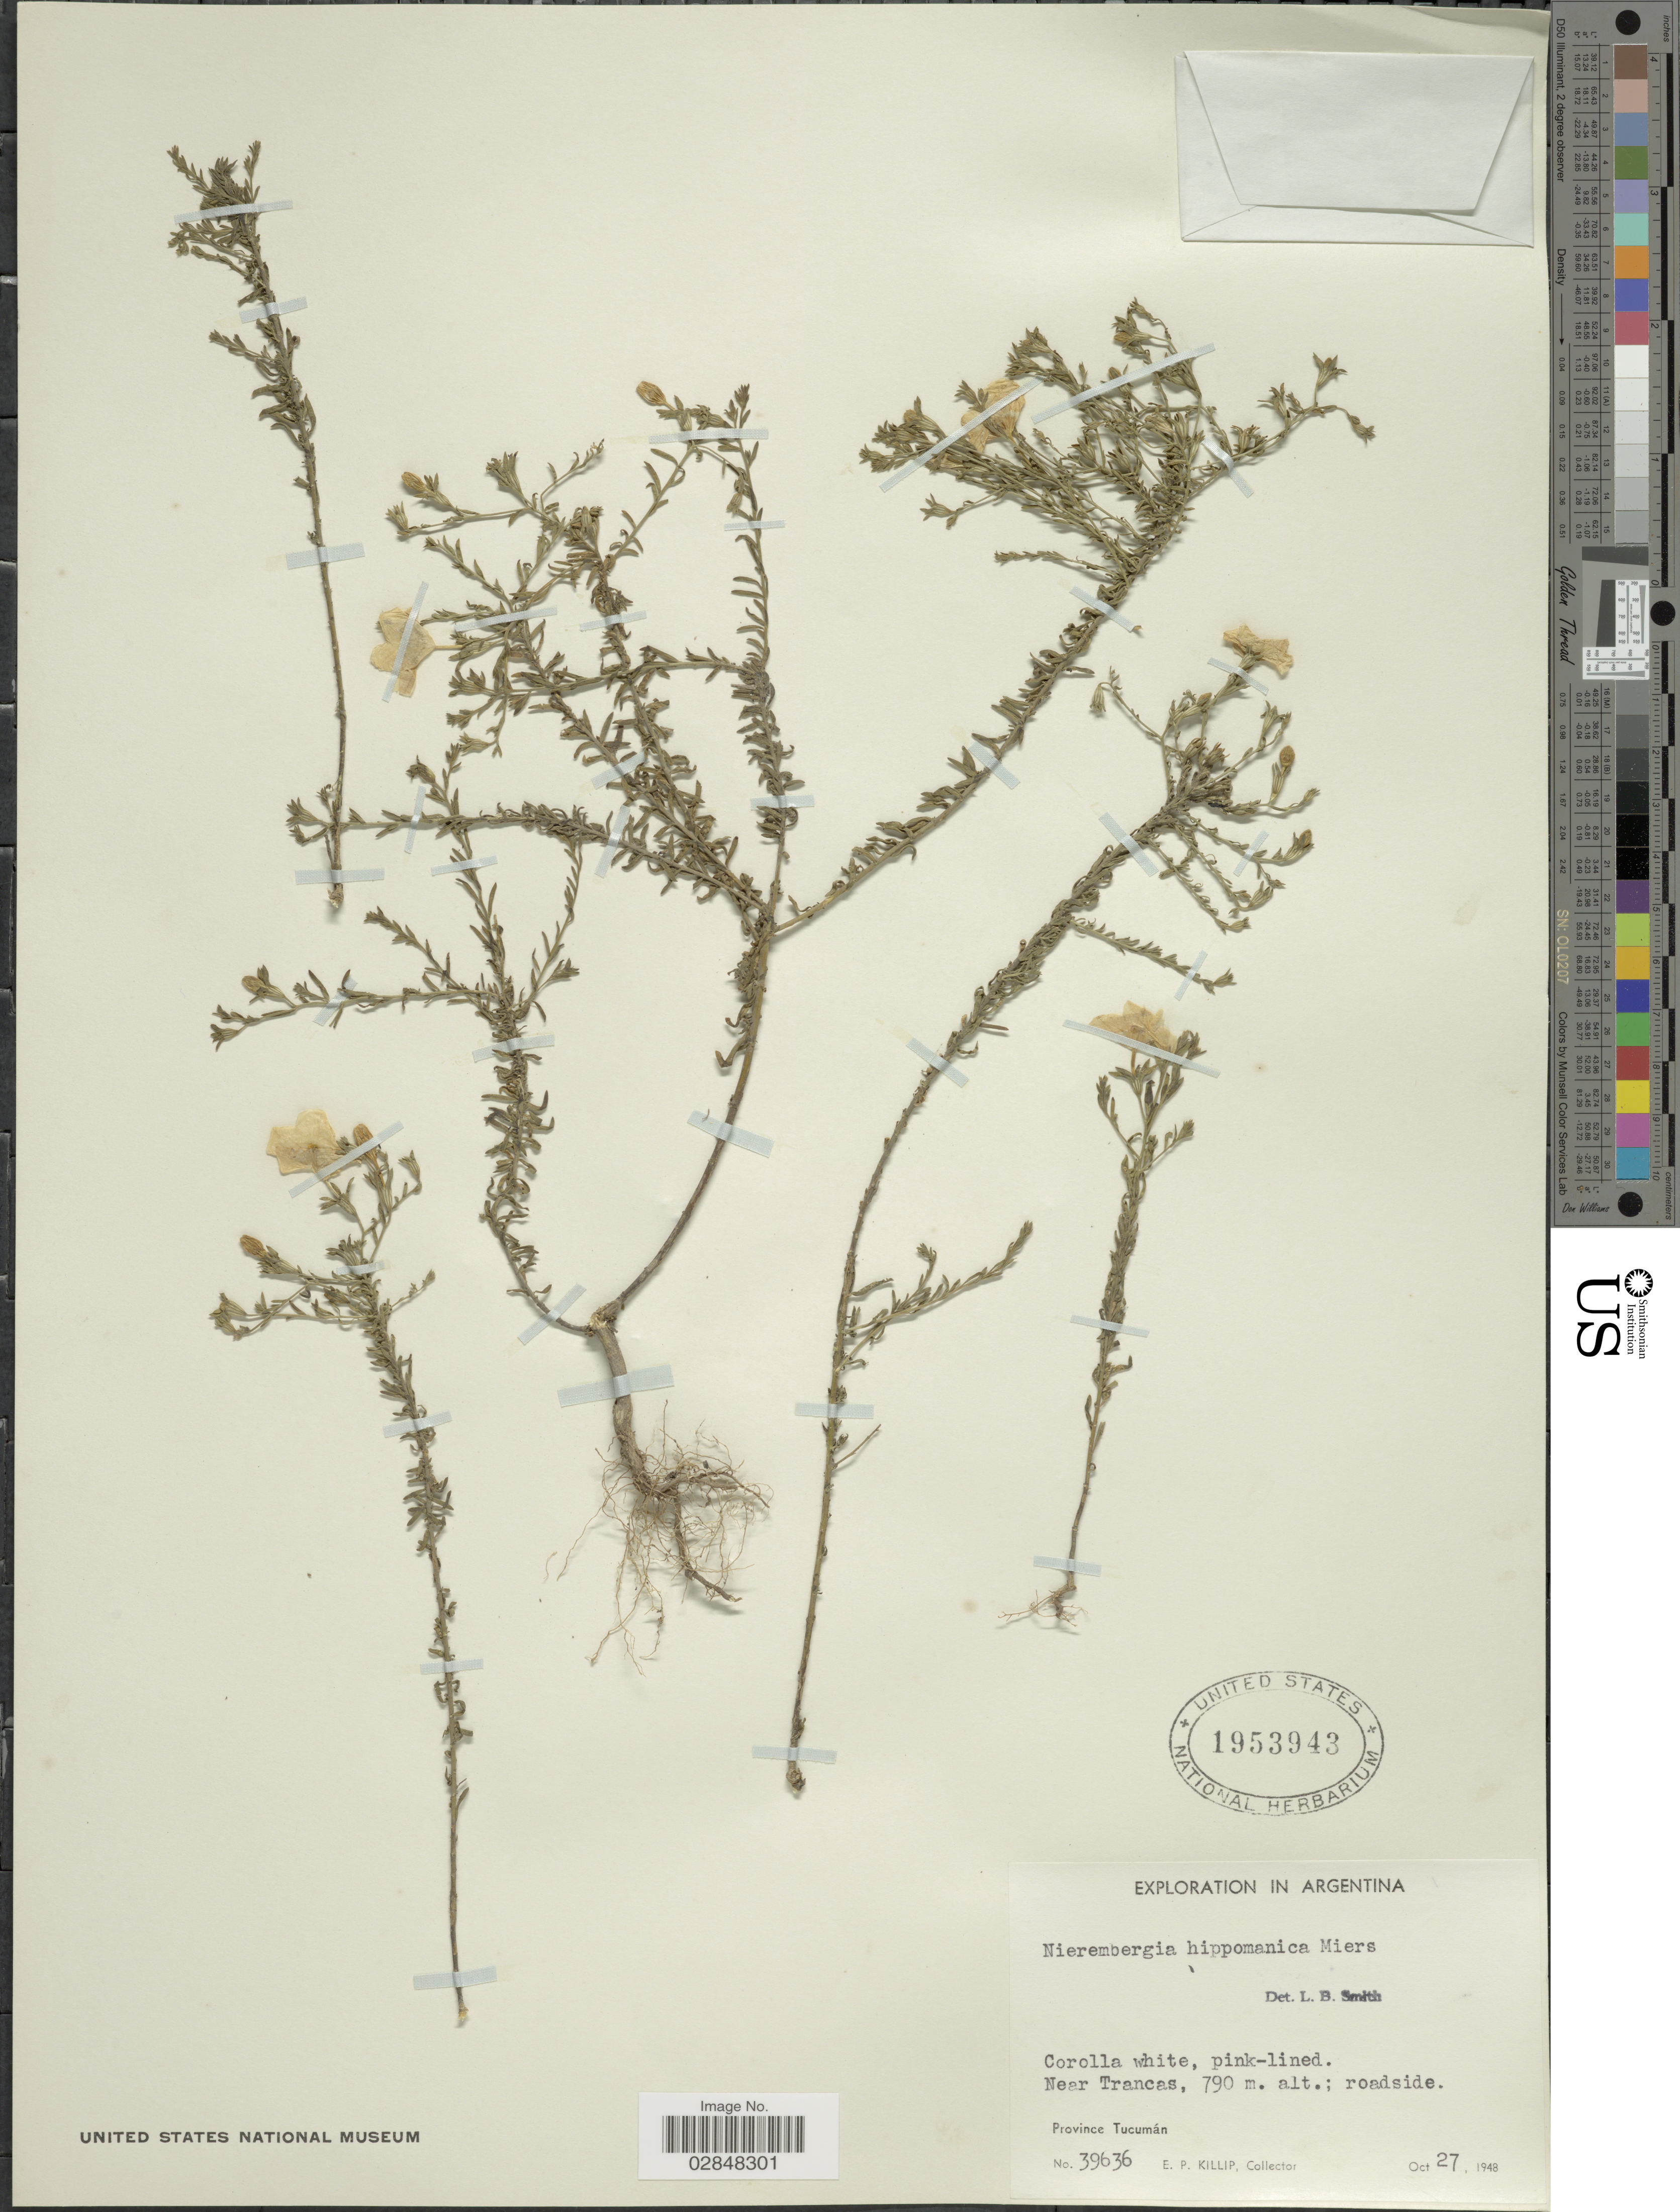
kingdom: Plantae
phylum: Tracheophyta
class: Magnoliopsida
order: Solanales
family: Solanaceae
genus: Nierembergia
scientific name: Nierembergia linariifolia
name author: Graham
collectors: E. P. Killip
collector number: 39636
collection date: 1948-10-27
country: Argentina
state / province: Tucuman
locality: Near Trancas.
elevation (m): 790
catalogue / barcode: US 1953943